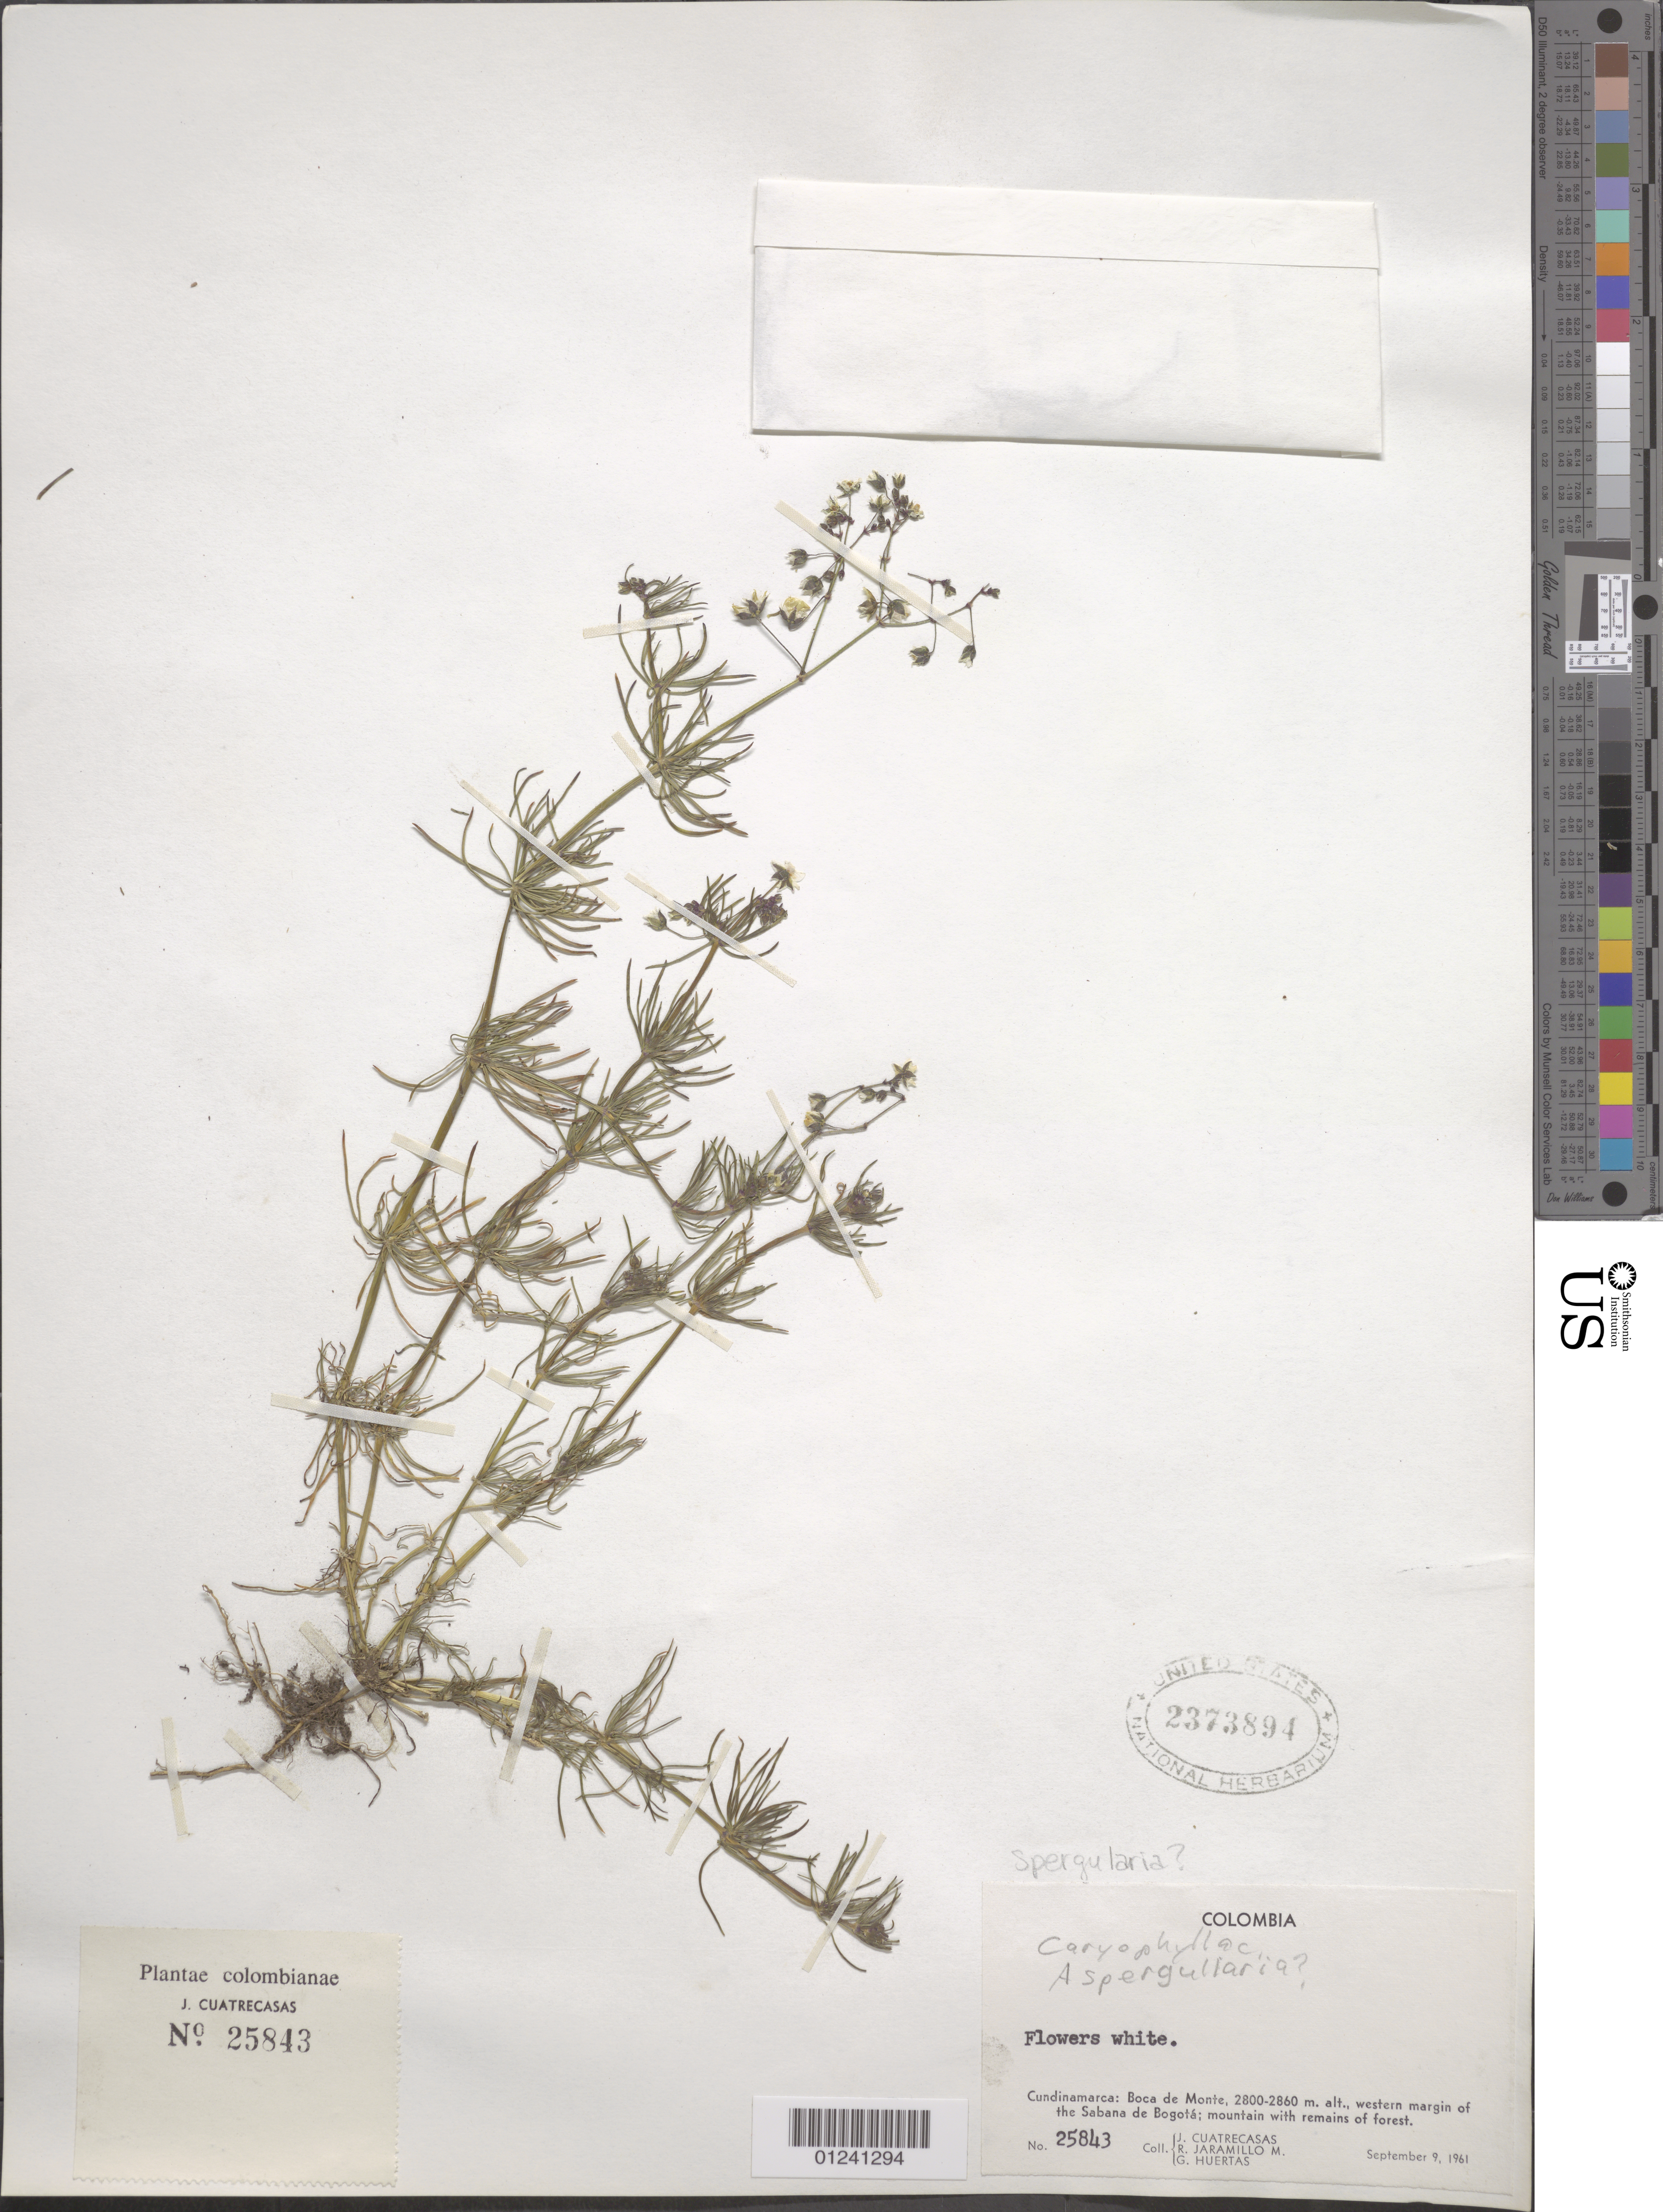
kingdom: Plantae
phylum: Tracheophyta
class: Magnoliopsida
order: Caryophyllales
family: Caryophyllaceae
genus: Spergularia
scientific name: Spergularia sp.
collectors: J. Cuatrecasas, R. Jaramillo M. & G. Huertas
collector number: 25843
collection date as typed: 9-Sep-61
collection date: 1961-09-09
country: Colombia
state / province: Cundinamarca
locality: Boca de Monte, W margin of the Sabana de Bogota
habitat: mountain with remains of forest.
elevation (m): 2800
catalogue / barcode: US 2373894